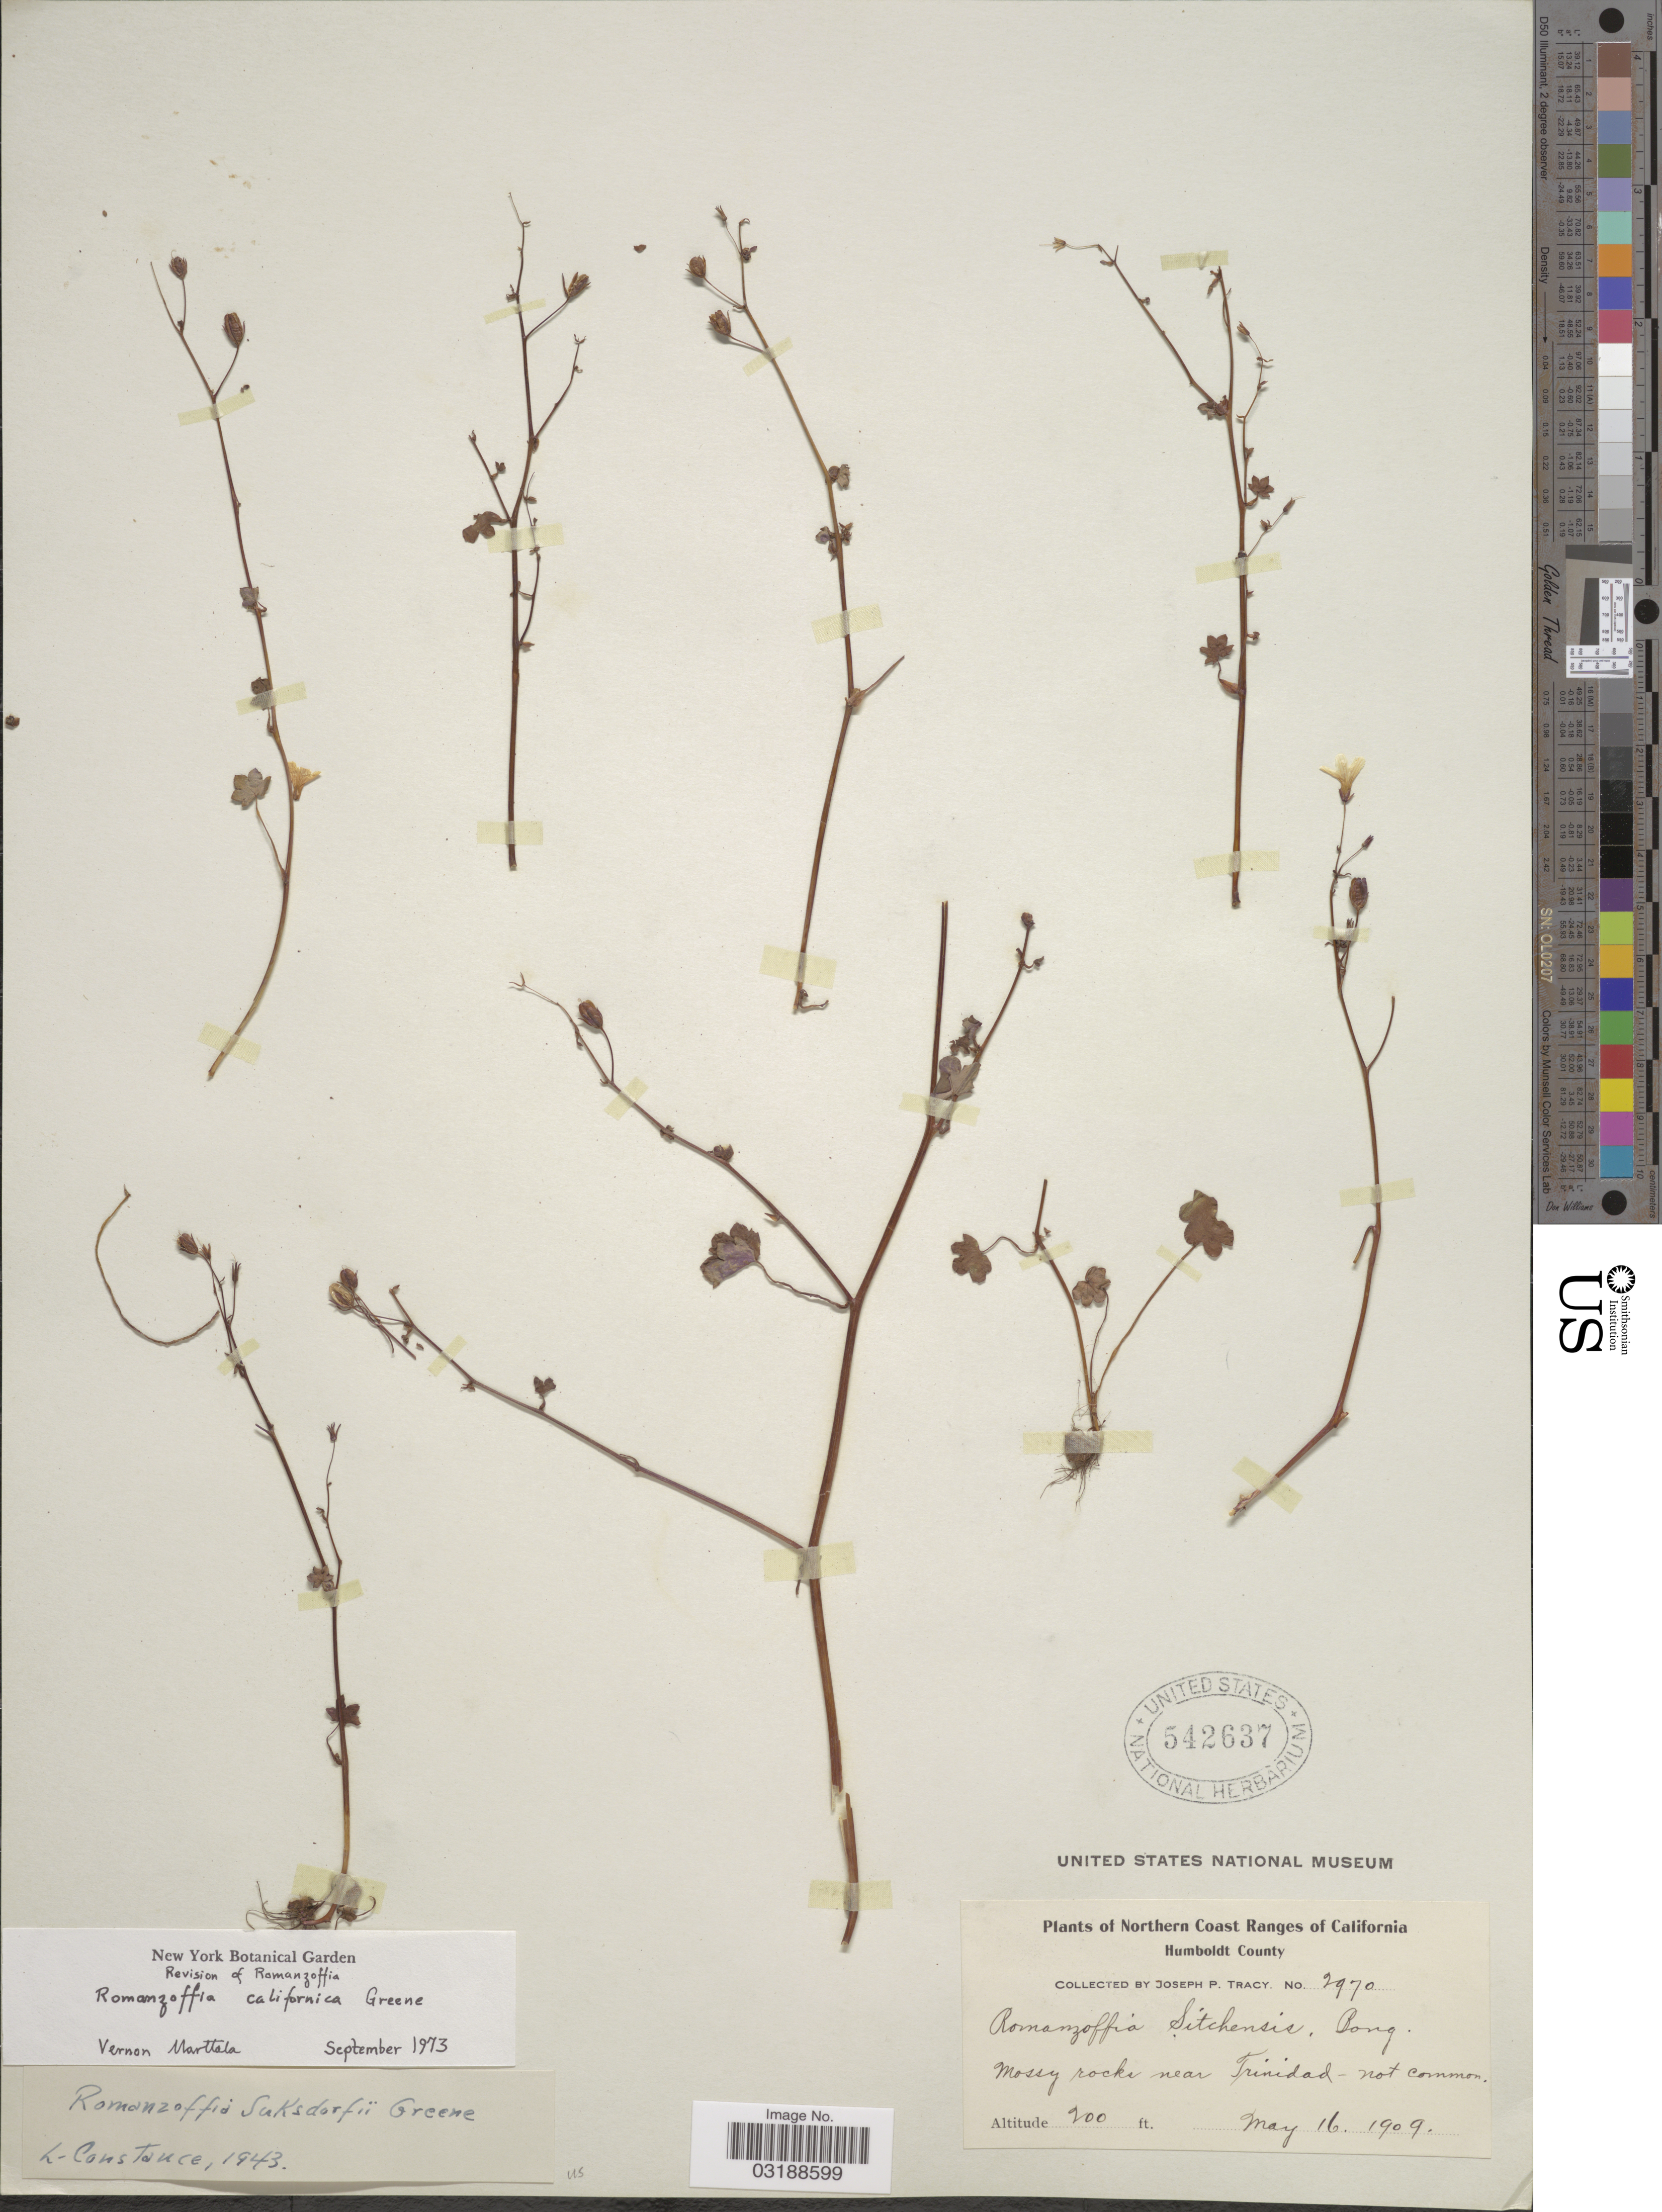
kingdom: Plantae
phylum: Tracheophyta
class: Magnoliopsida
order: Boraginales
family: Hydrophyllaceae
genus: Romanzoffia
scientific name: Romanzoffia californica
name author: Greene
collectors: J. Tracy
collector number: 2970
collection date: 1909-05-16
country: United States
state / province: California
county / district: Humboldt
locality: Northern Coast Ranges of California, Humboldt County, Mossy rocks near Trinidad.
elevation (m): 61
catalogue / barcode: US 542637